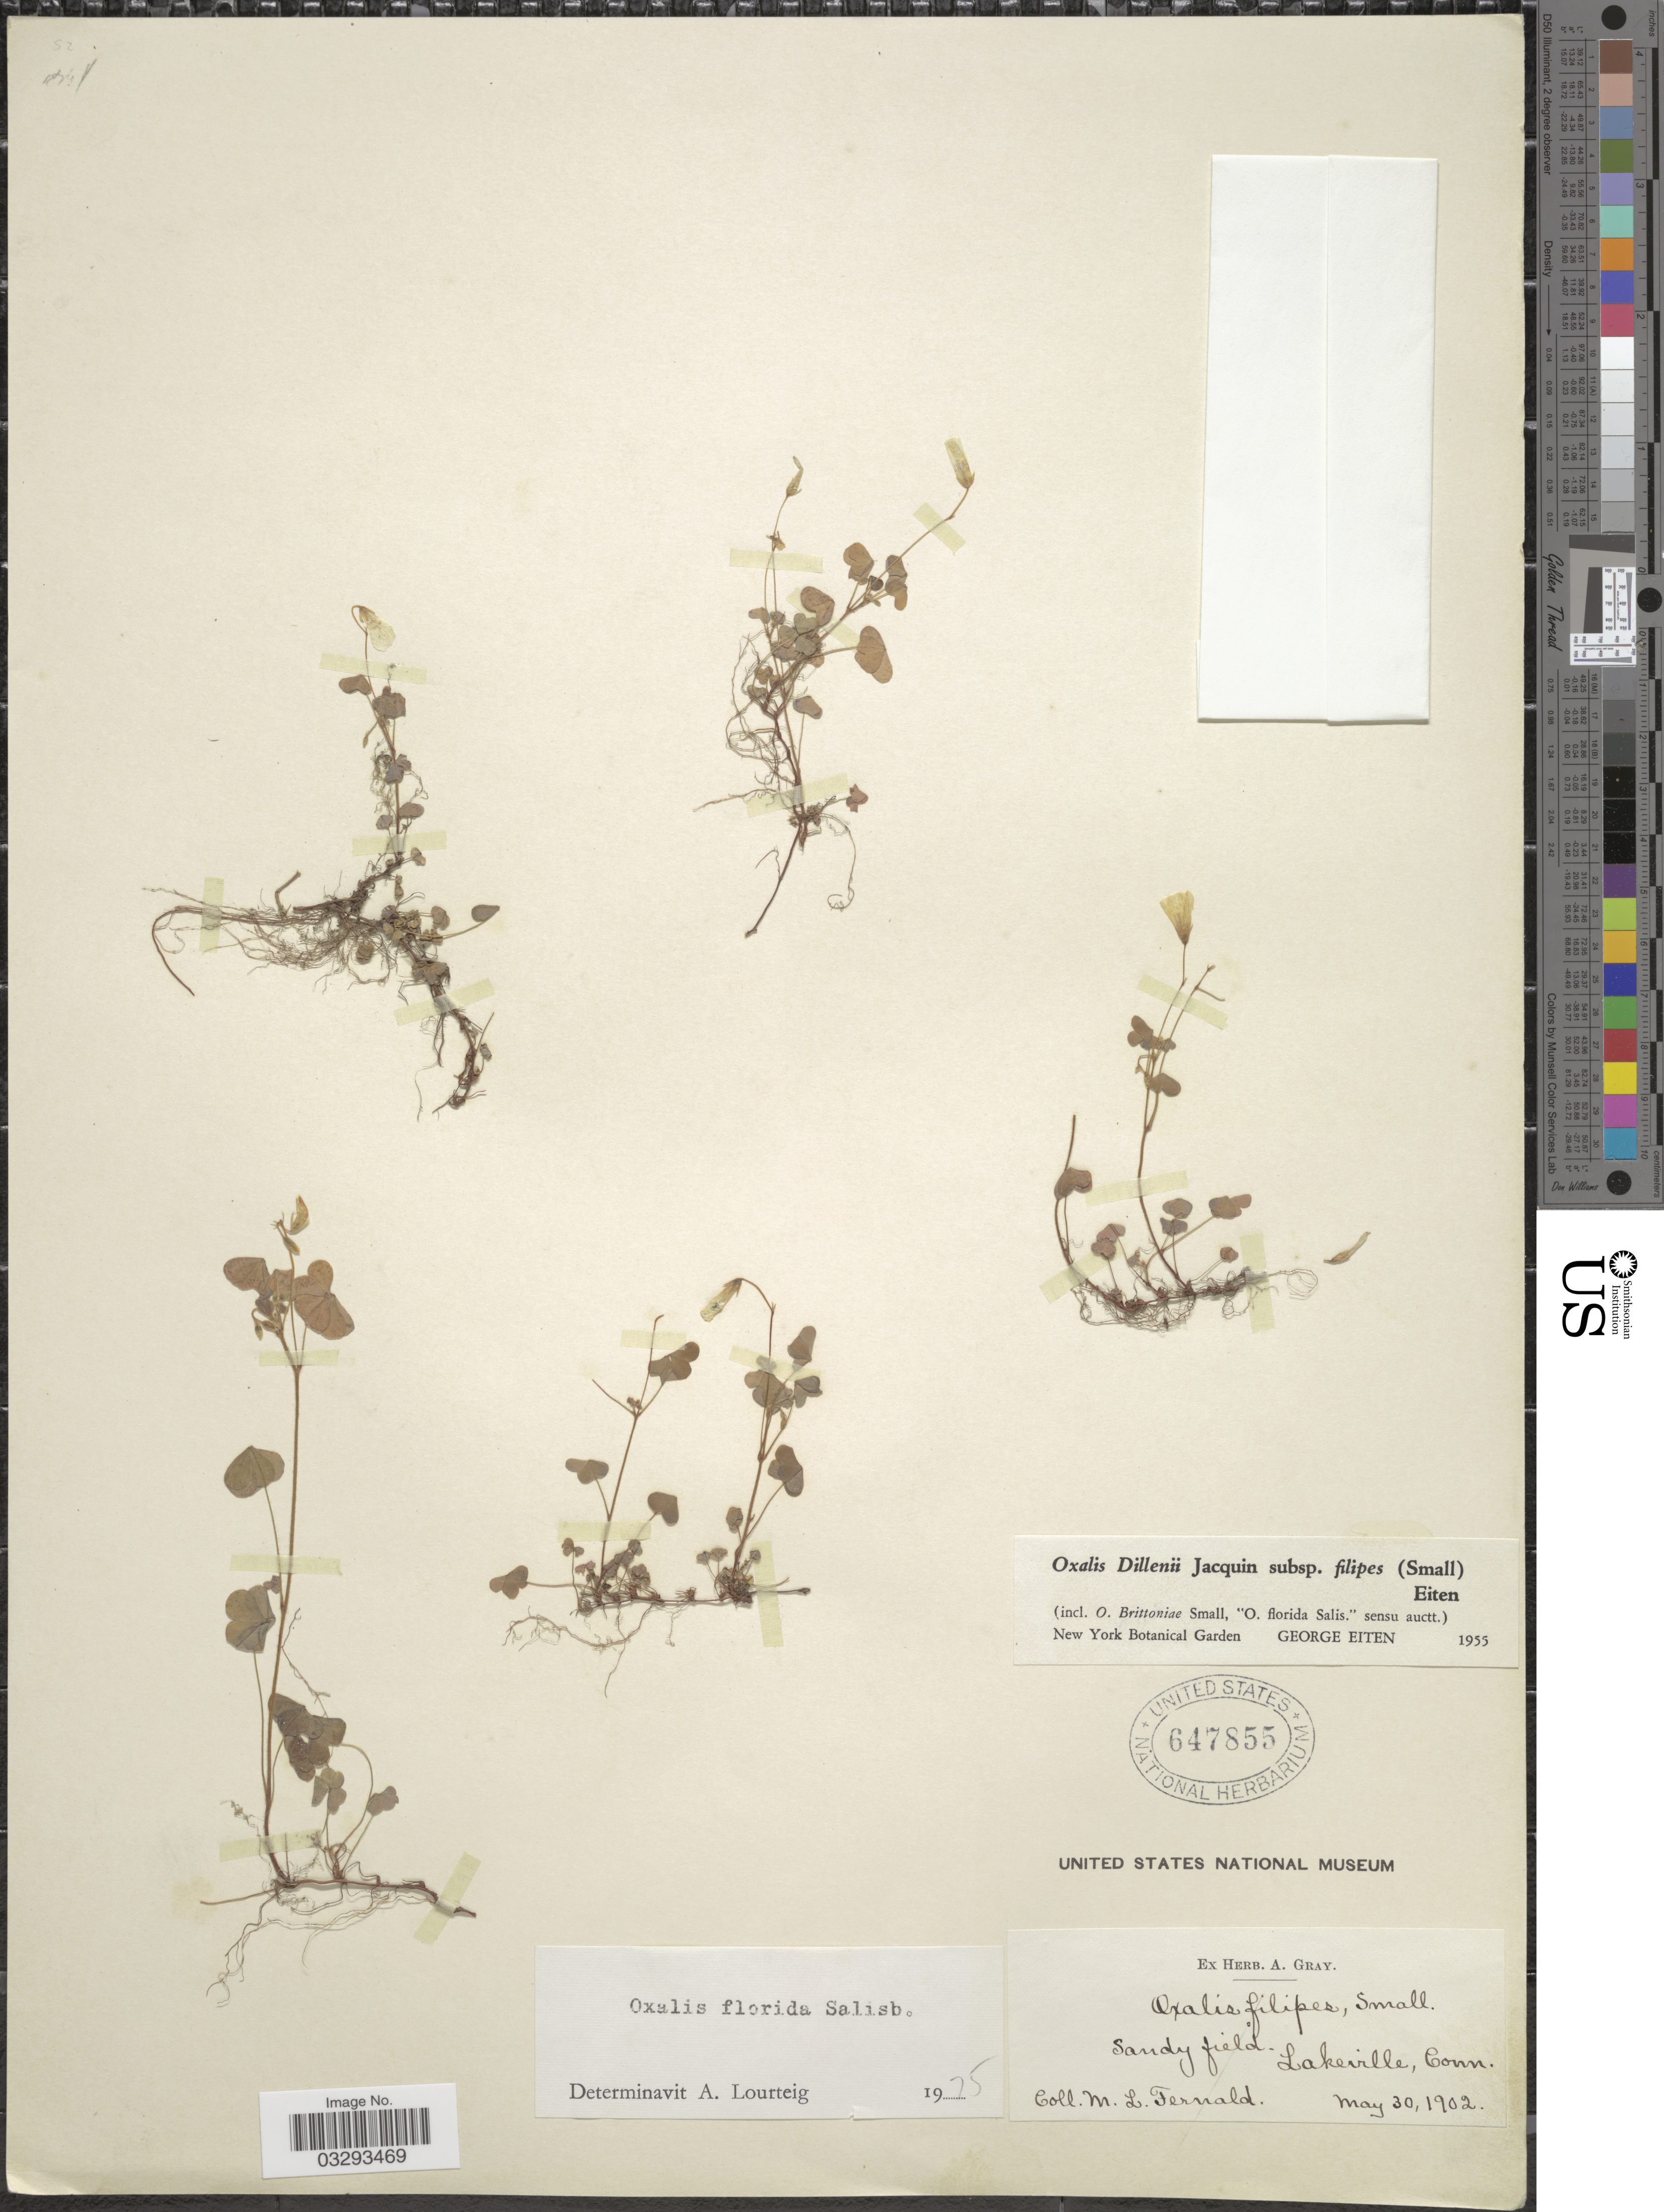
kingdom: Plantae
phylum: Tracheophyta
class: Magnoliopsida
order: Oxalidales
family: Oxalidaceae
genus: Oxalis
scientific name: Oxalis florida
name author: Salisb.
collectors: M. L. Fernald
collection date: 1902-05-30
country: United States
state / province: Connecticut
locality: Sandy field. Lakeville.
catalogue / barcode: US 647855